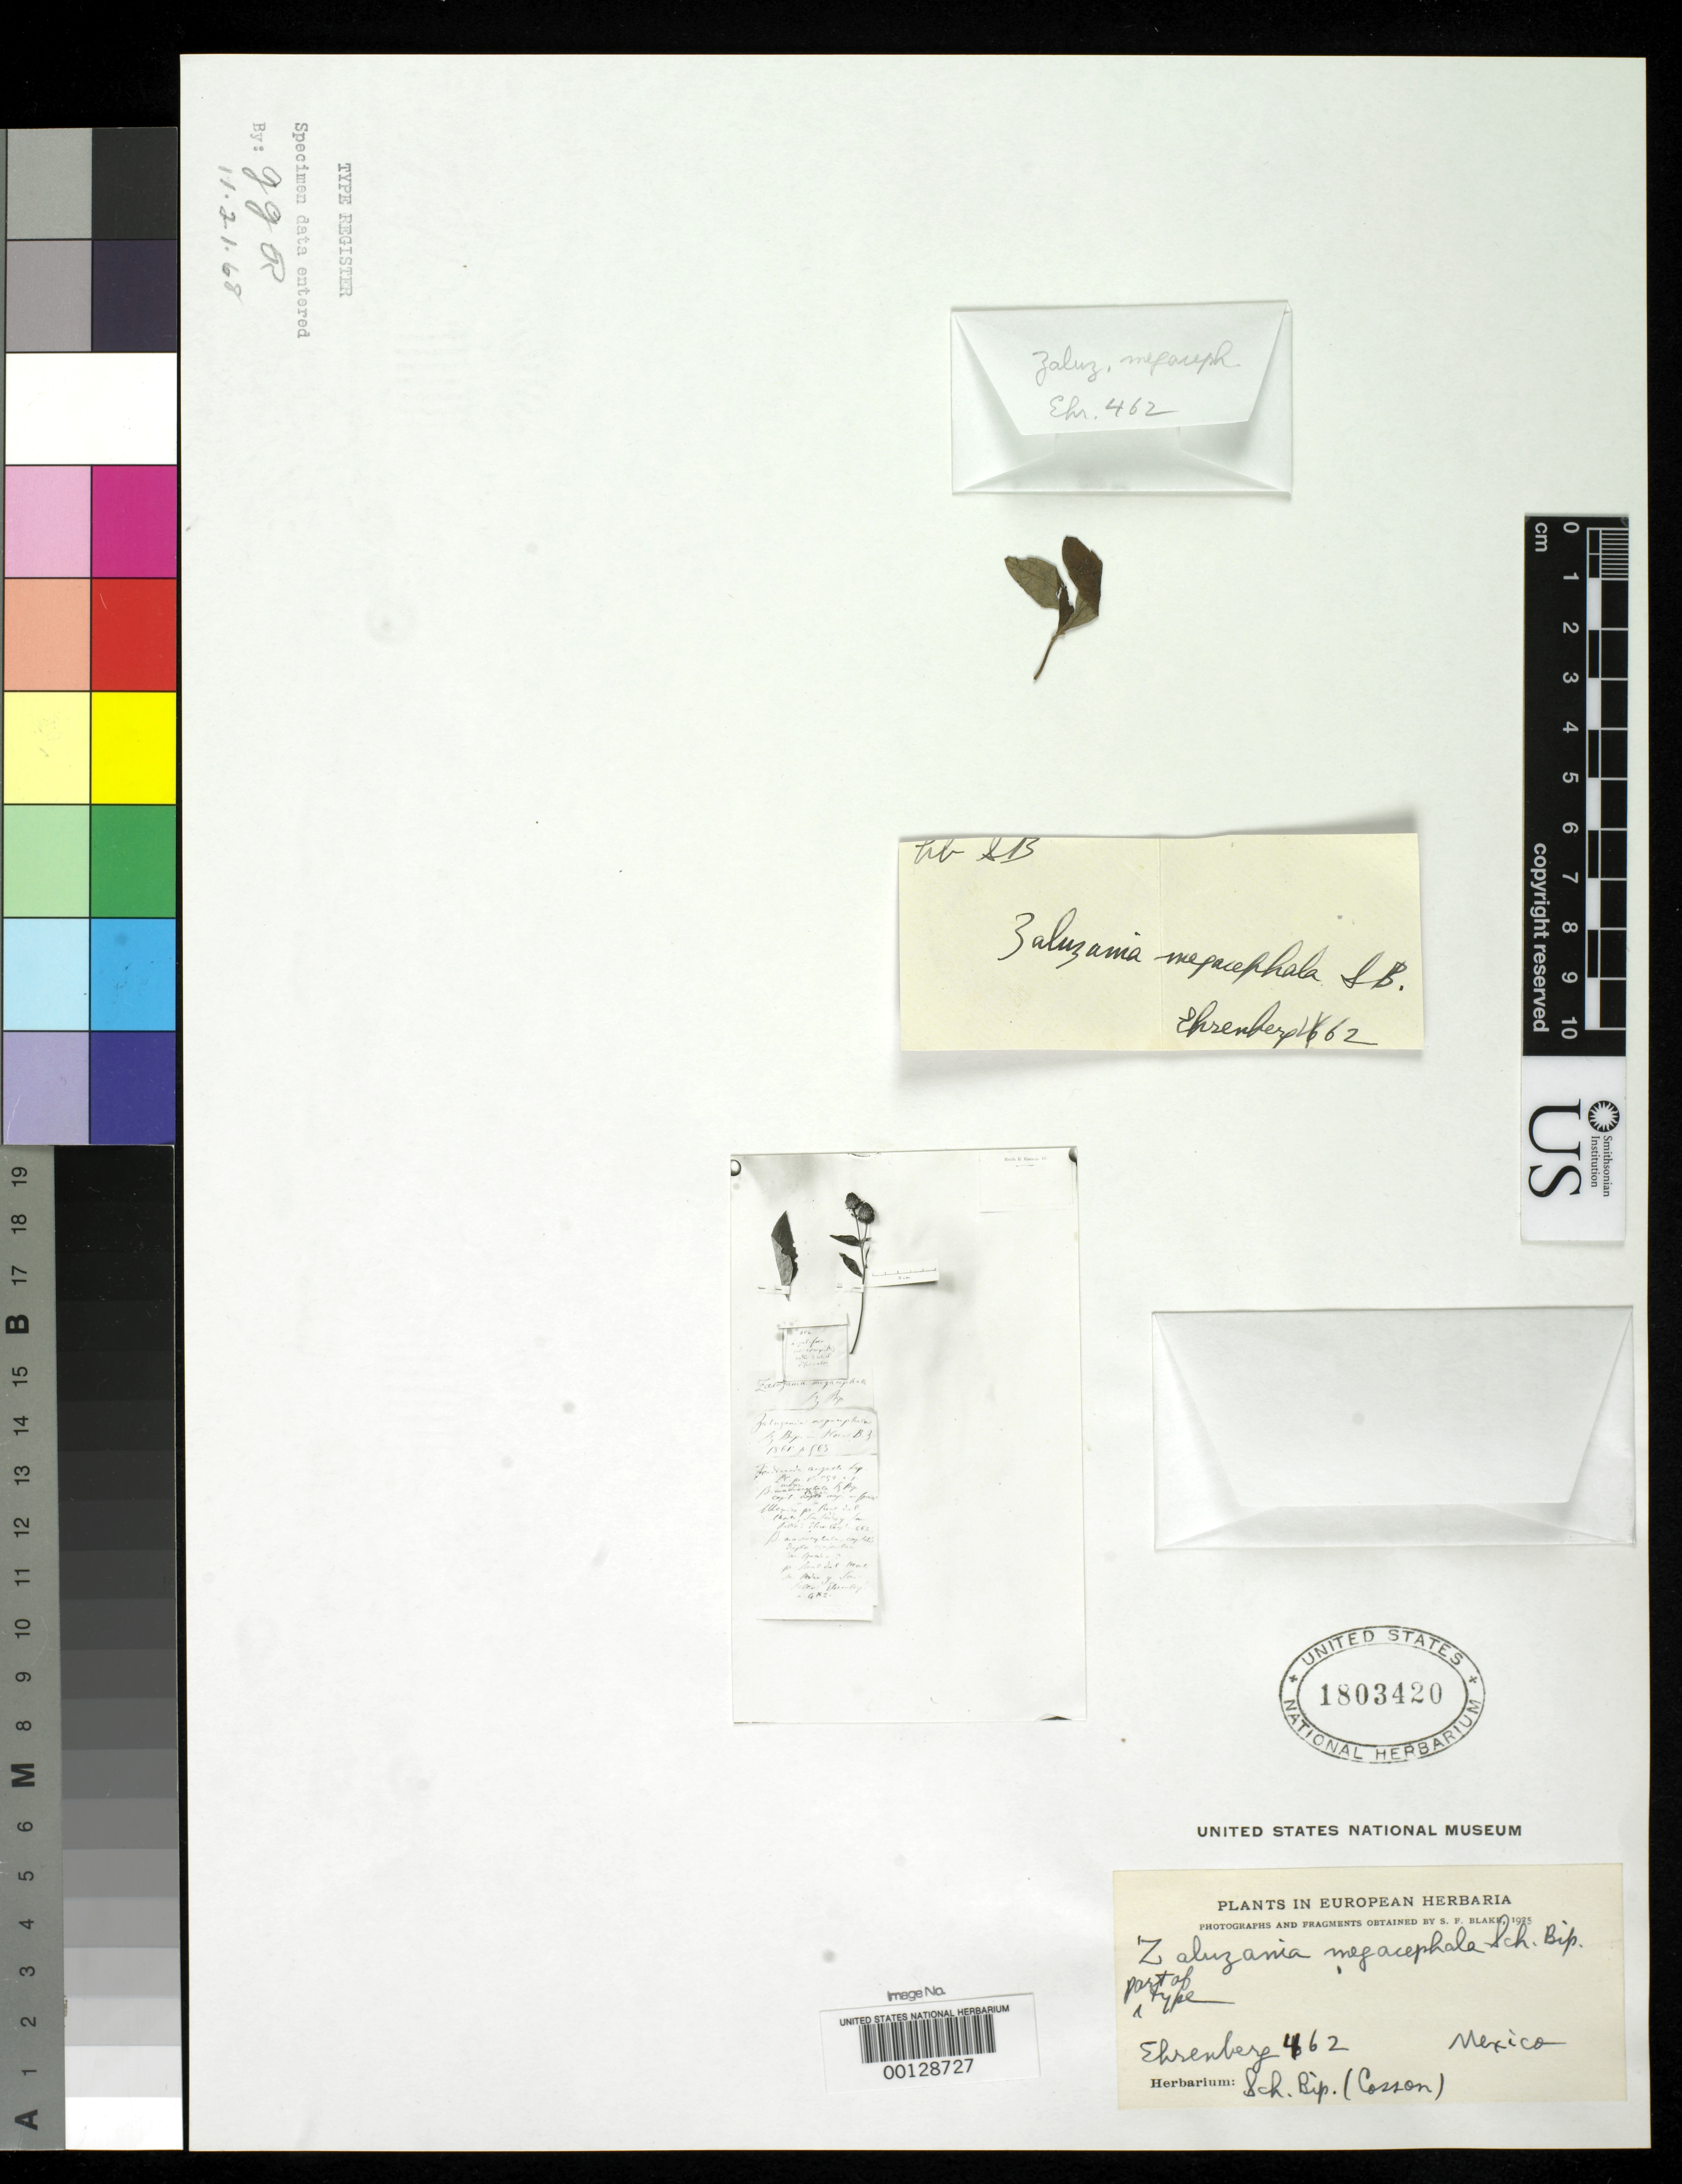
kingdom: Plantae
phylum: Tracheophyta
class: Magnoliopsida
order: Asterales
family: Asteraceae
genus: Zaluzania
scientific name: Zaluzania megacephala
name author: Sch. Bip.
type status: Type Fragment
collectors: C. Ehrenberg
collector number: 462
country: Mexico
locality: E of Monserrat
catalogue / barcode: US 1803420